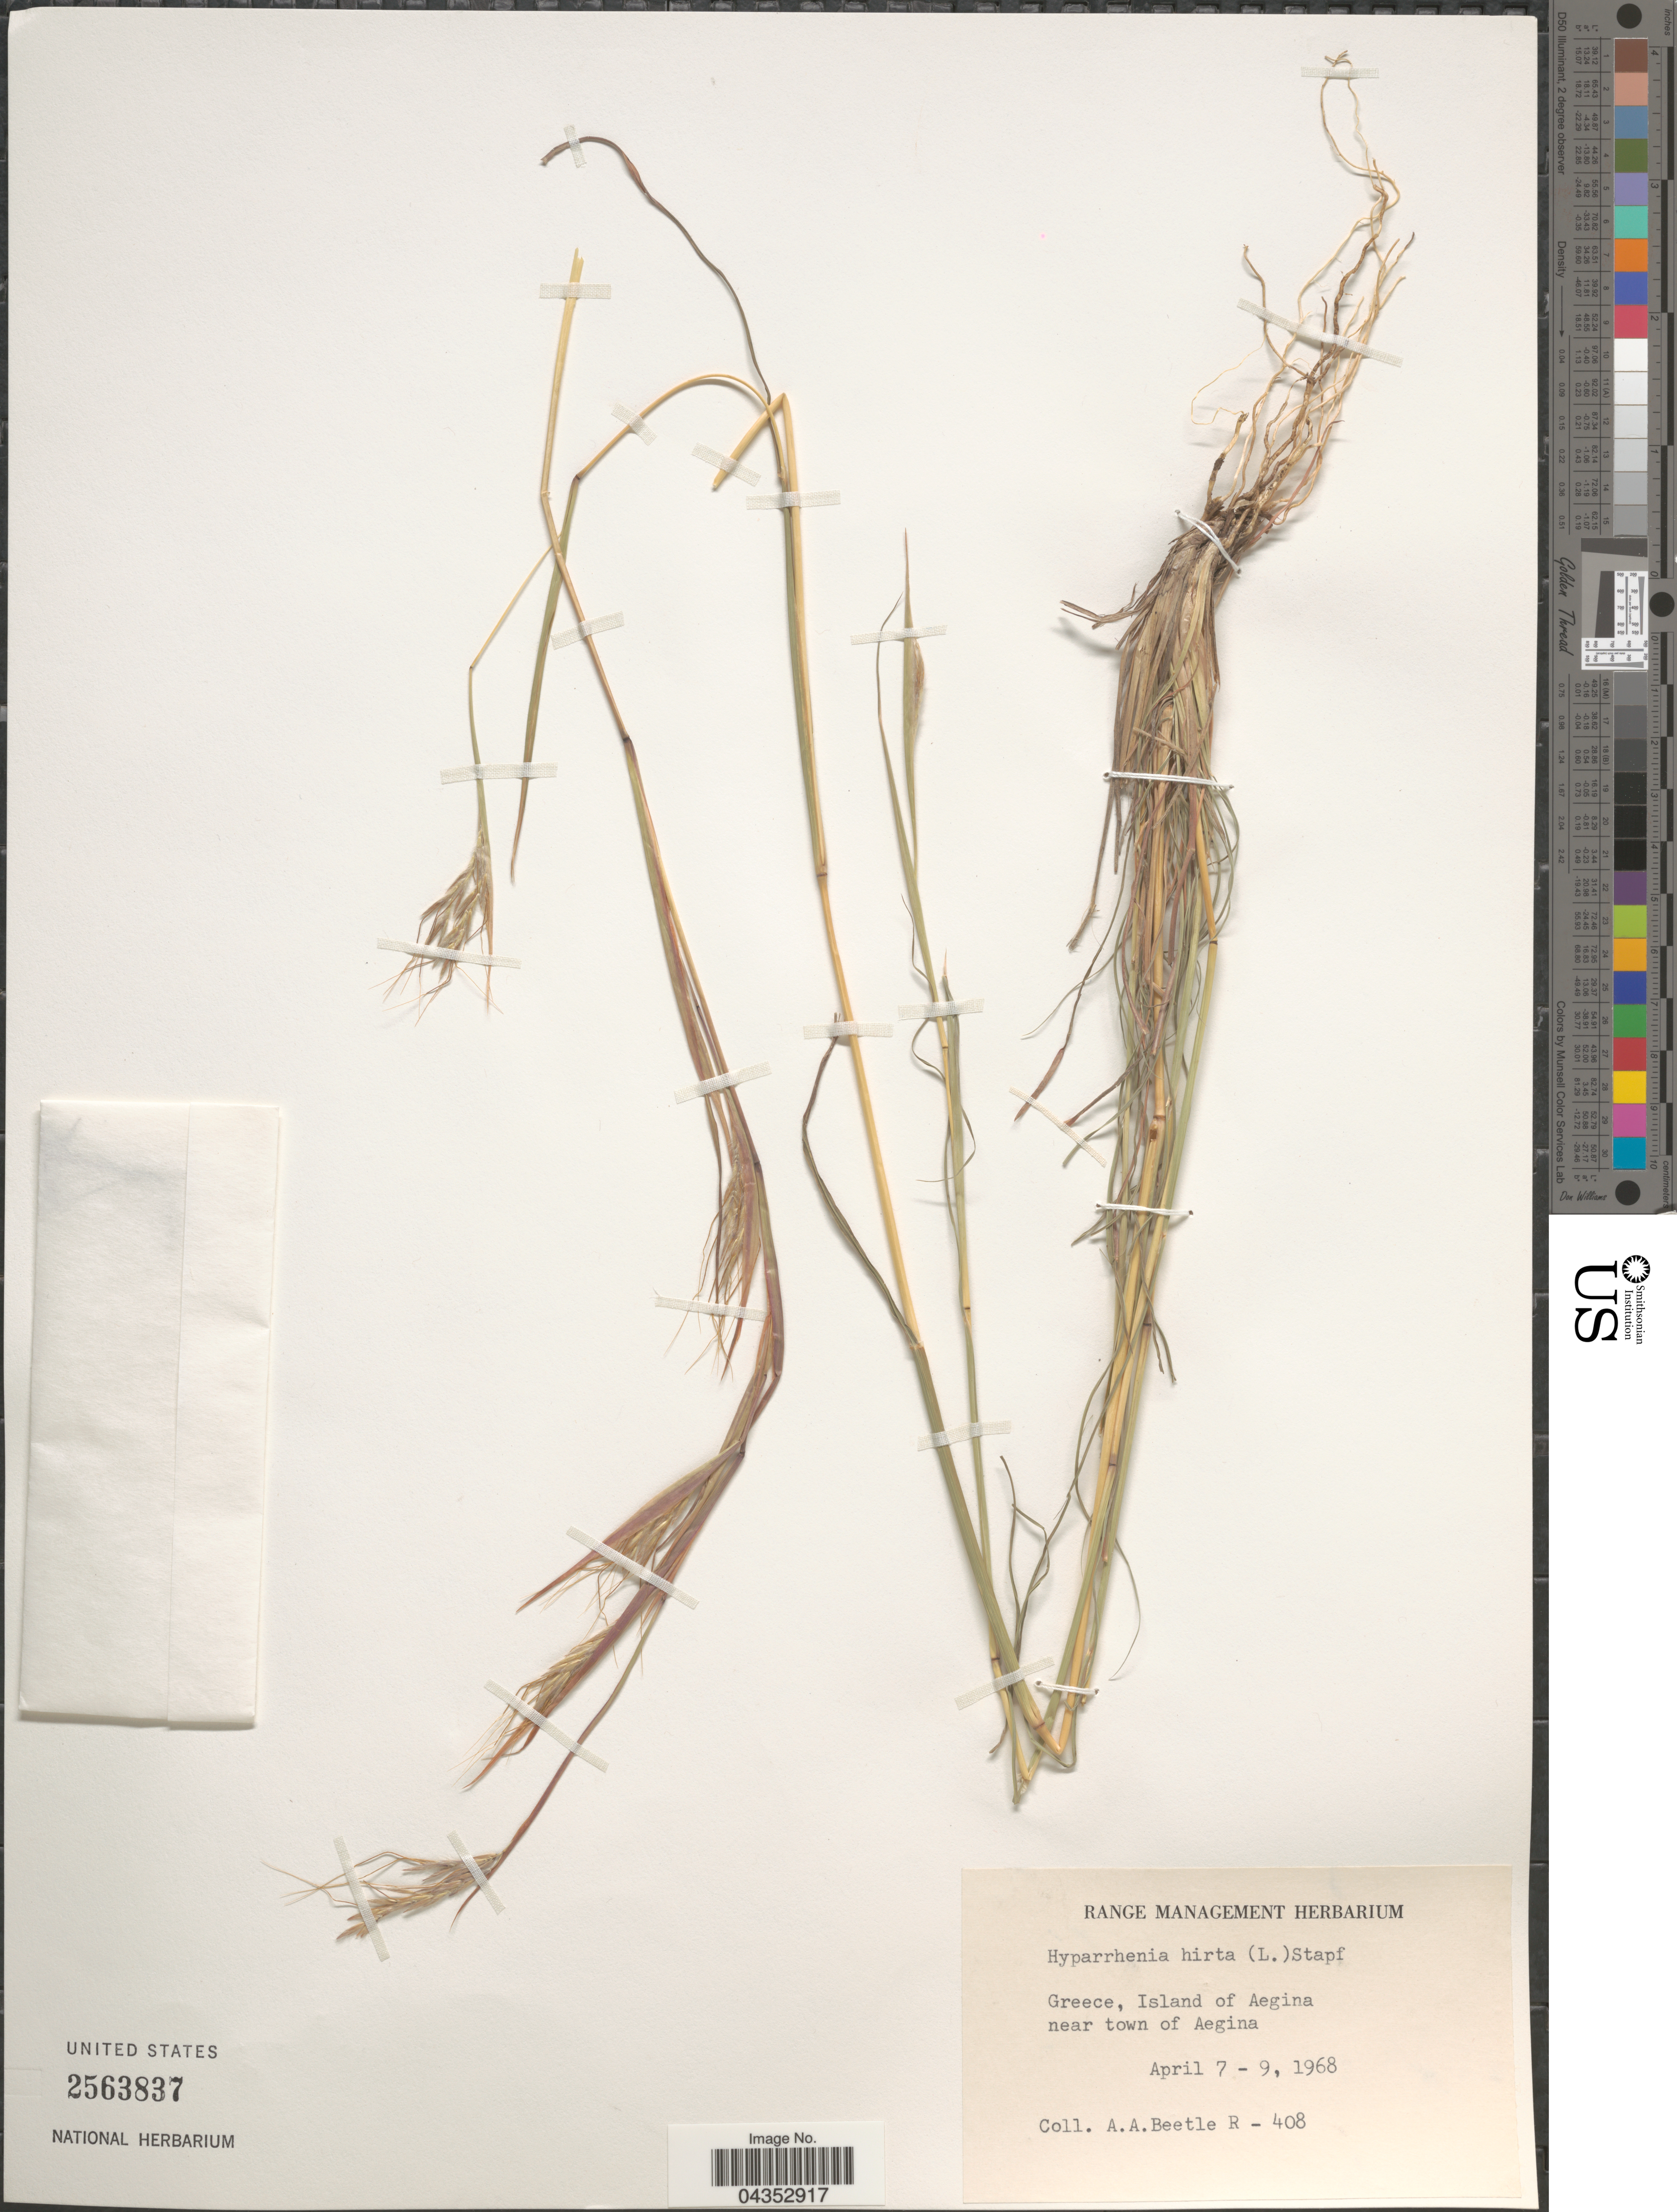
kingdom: Plantae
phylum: Tracheophyta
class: Liliopsida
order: Poales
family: Poaceae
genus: Hyparrhenia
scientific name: Hyparrhenia hirta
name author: (L.) Stapf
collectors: A. A. Beetle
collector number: R - 408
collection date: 1968-04-07/1968-04-09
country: Greece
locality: Island of Aegina near town of Aegina.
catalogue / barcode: US 2563837